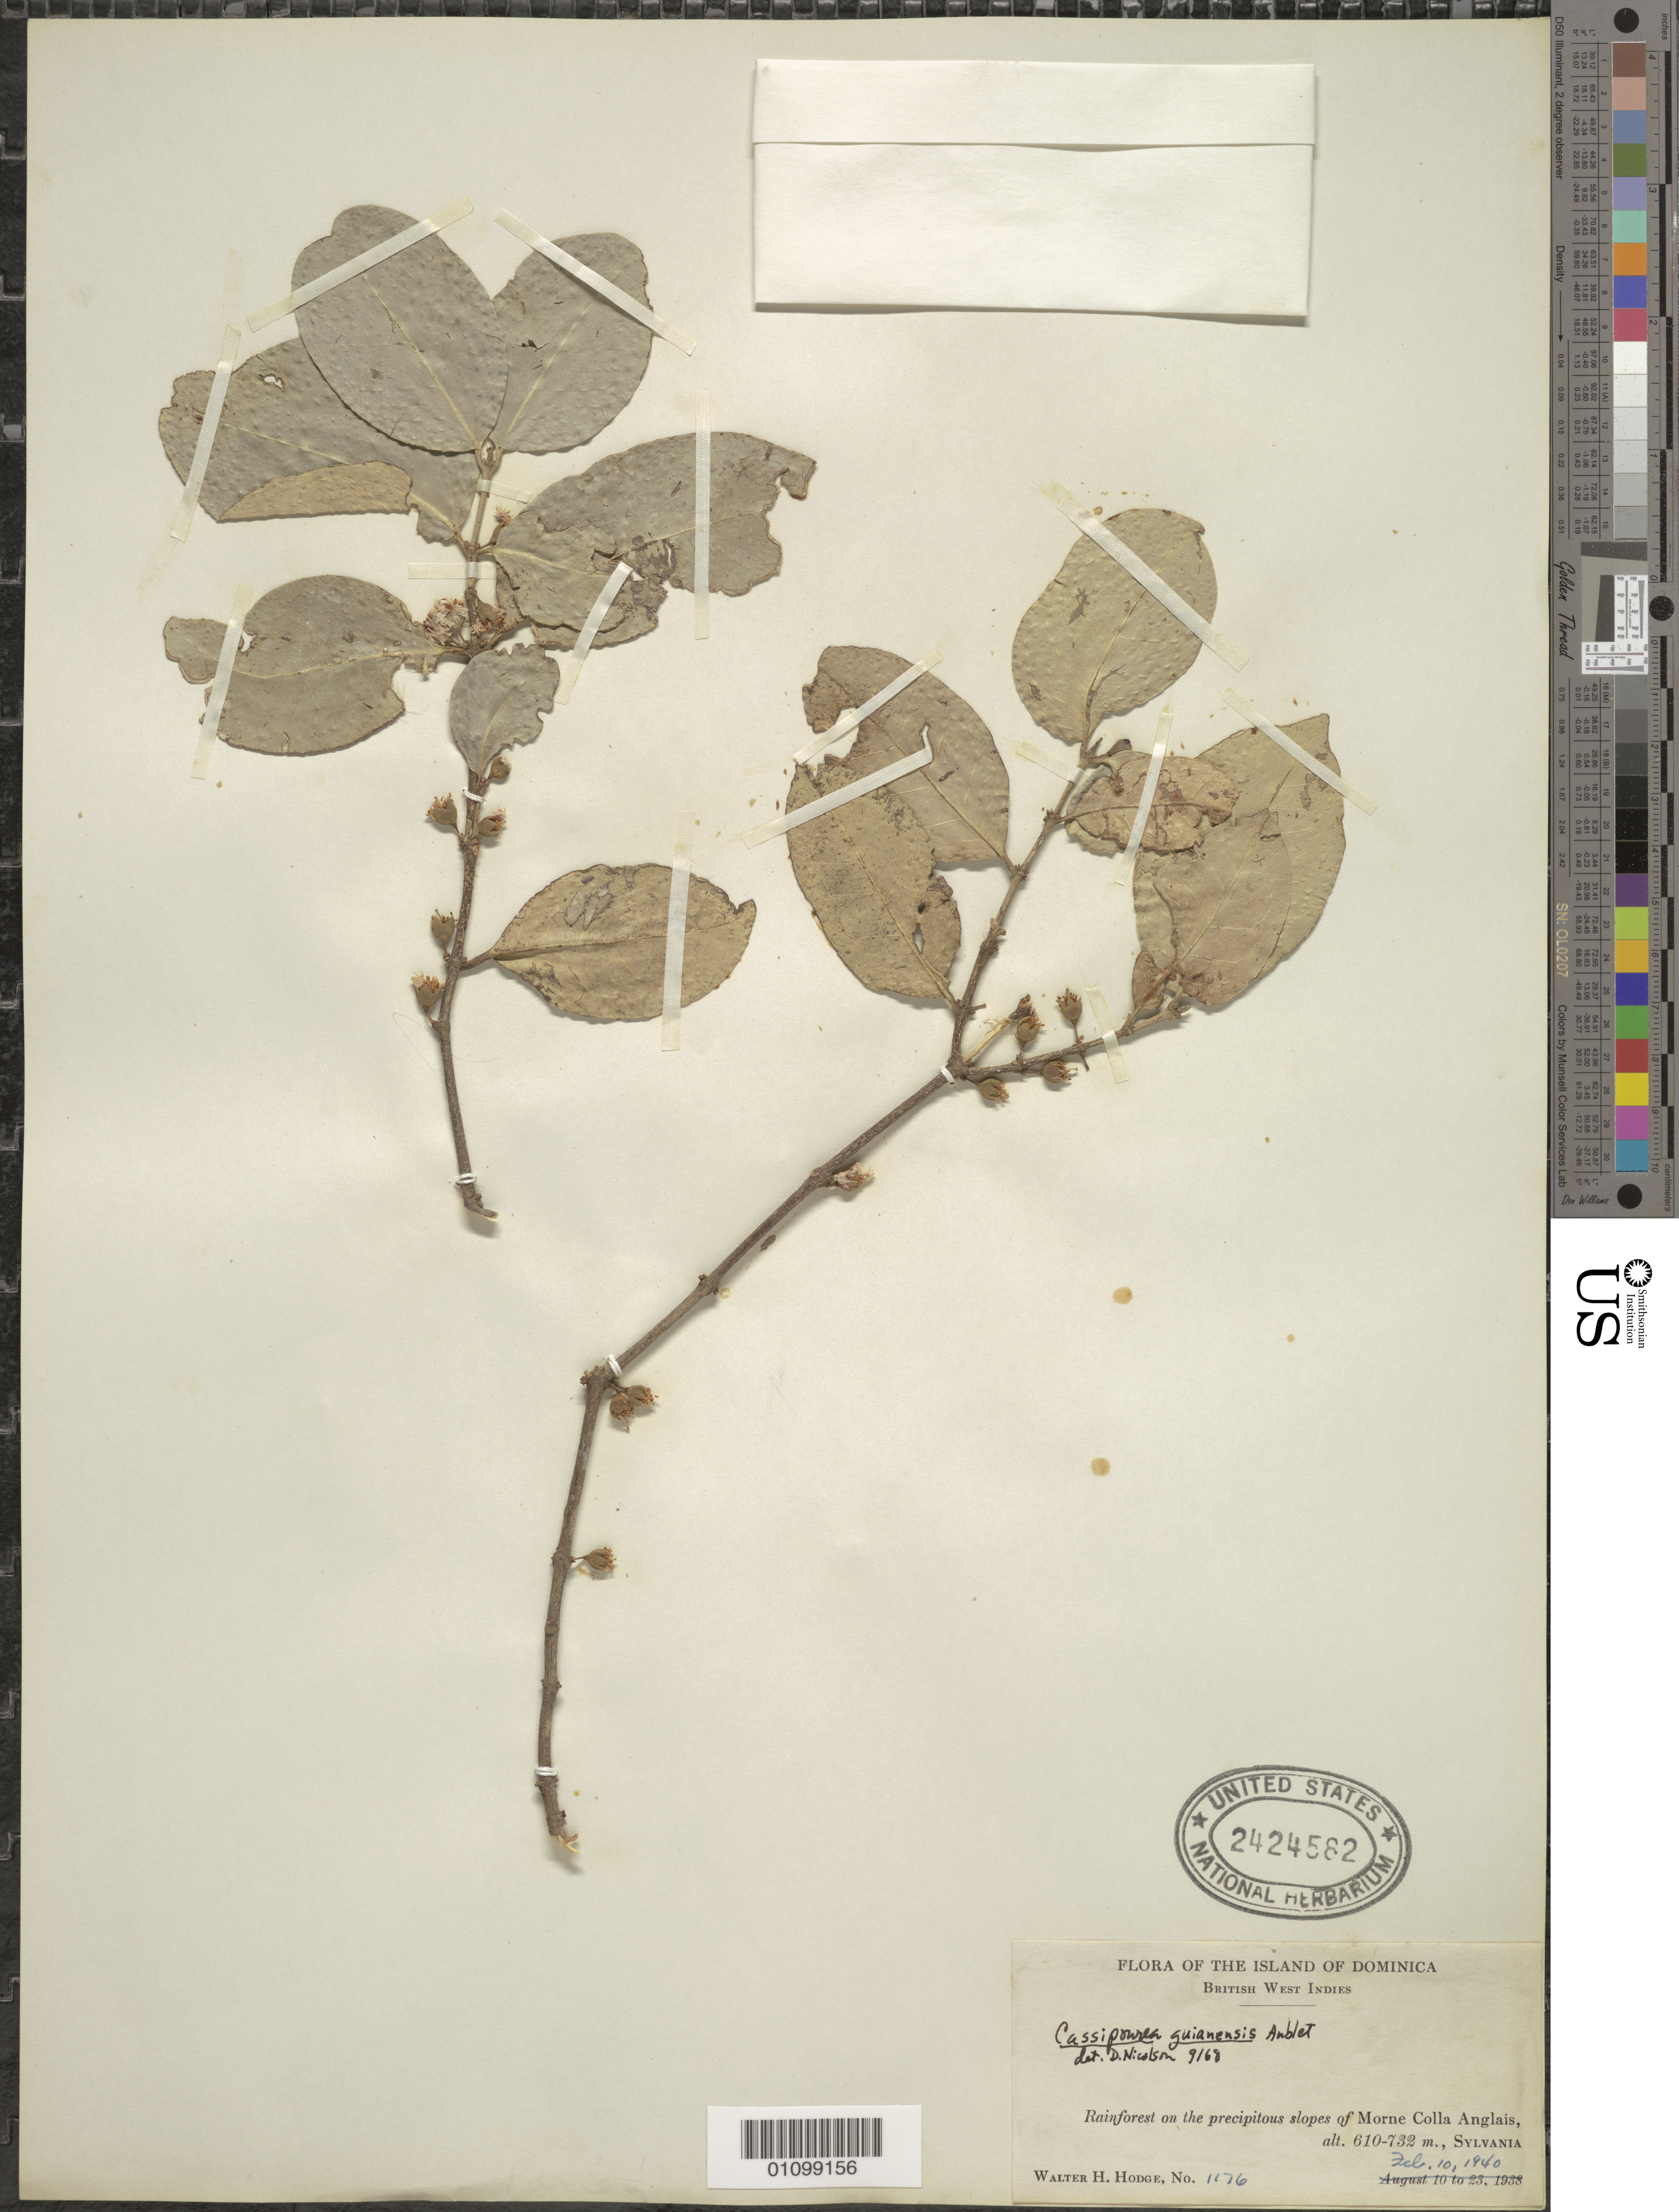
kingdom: Plantae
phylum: Tracheophyta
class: Magnoliopsida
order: Malpighiales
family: Rhizophoraceae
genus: Cassipourea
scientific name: Cassipourea guianensis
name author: Aubl.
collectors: W. Hodge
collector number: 1176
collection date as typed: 10 Feb 1940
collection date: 1940-02-10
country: Dominica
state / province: St. Paul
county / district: Sylvania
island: Dominica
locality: Rainforest on the precipitous slopes of Morne Colla Anglais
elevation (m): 610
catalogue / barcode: US 2424582